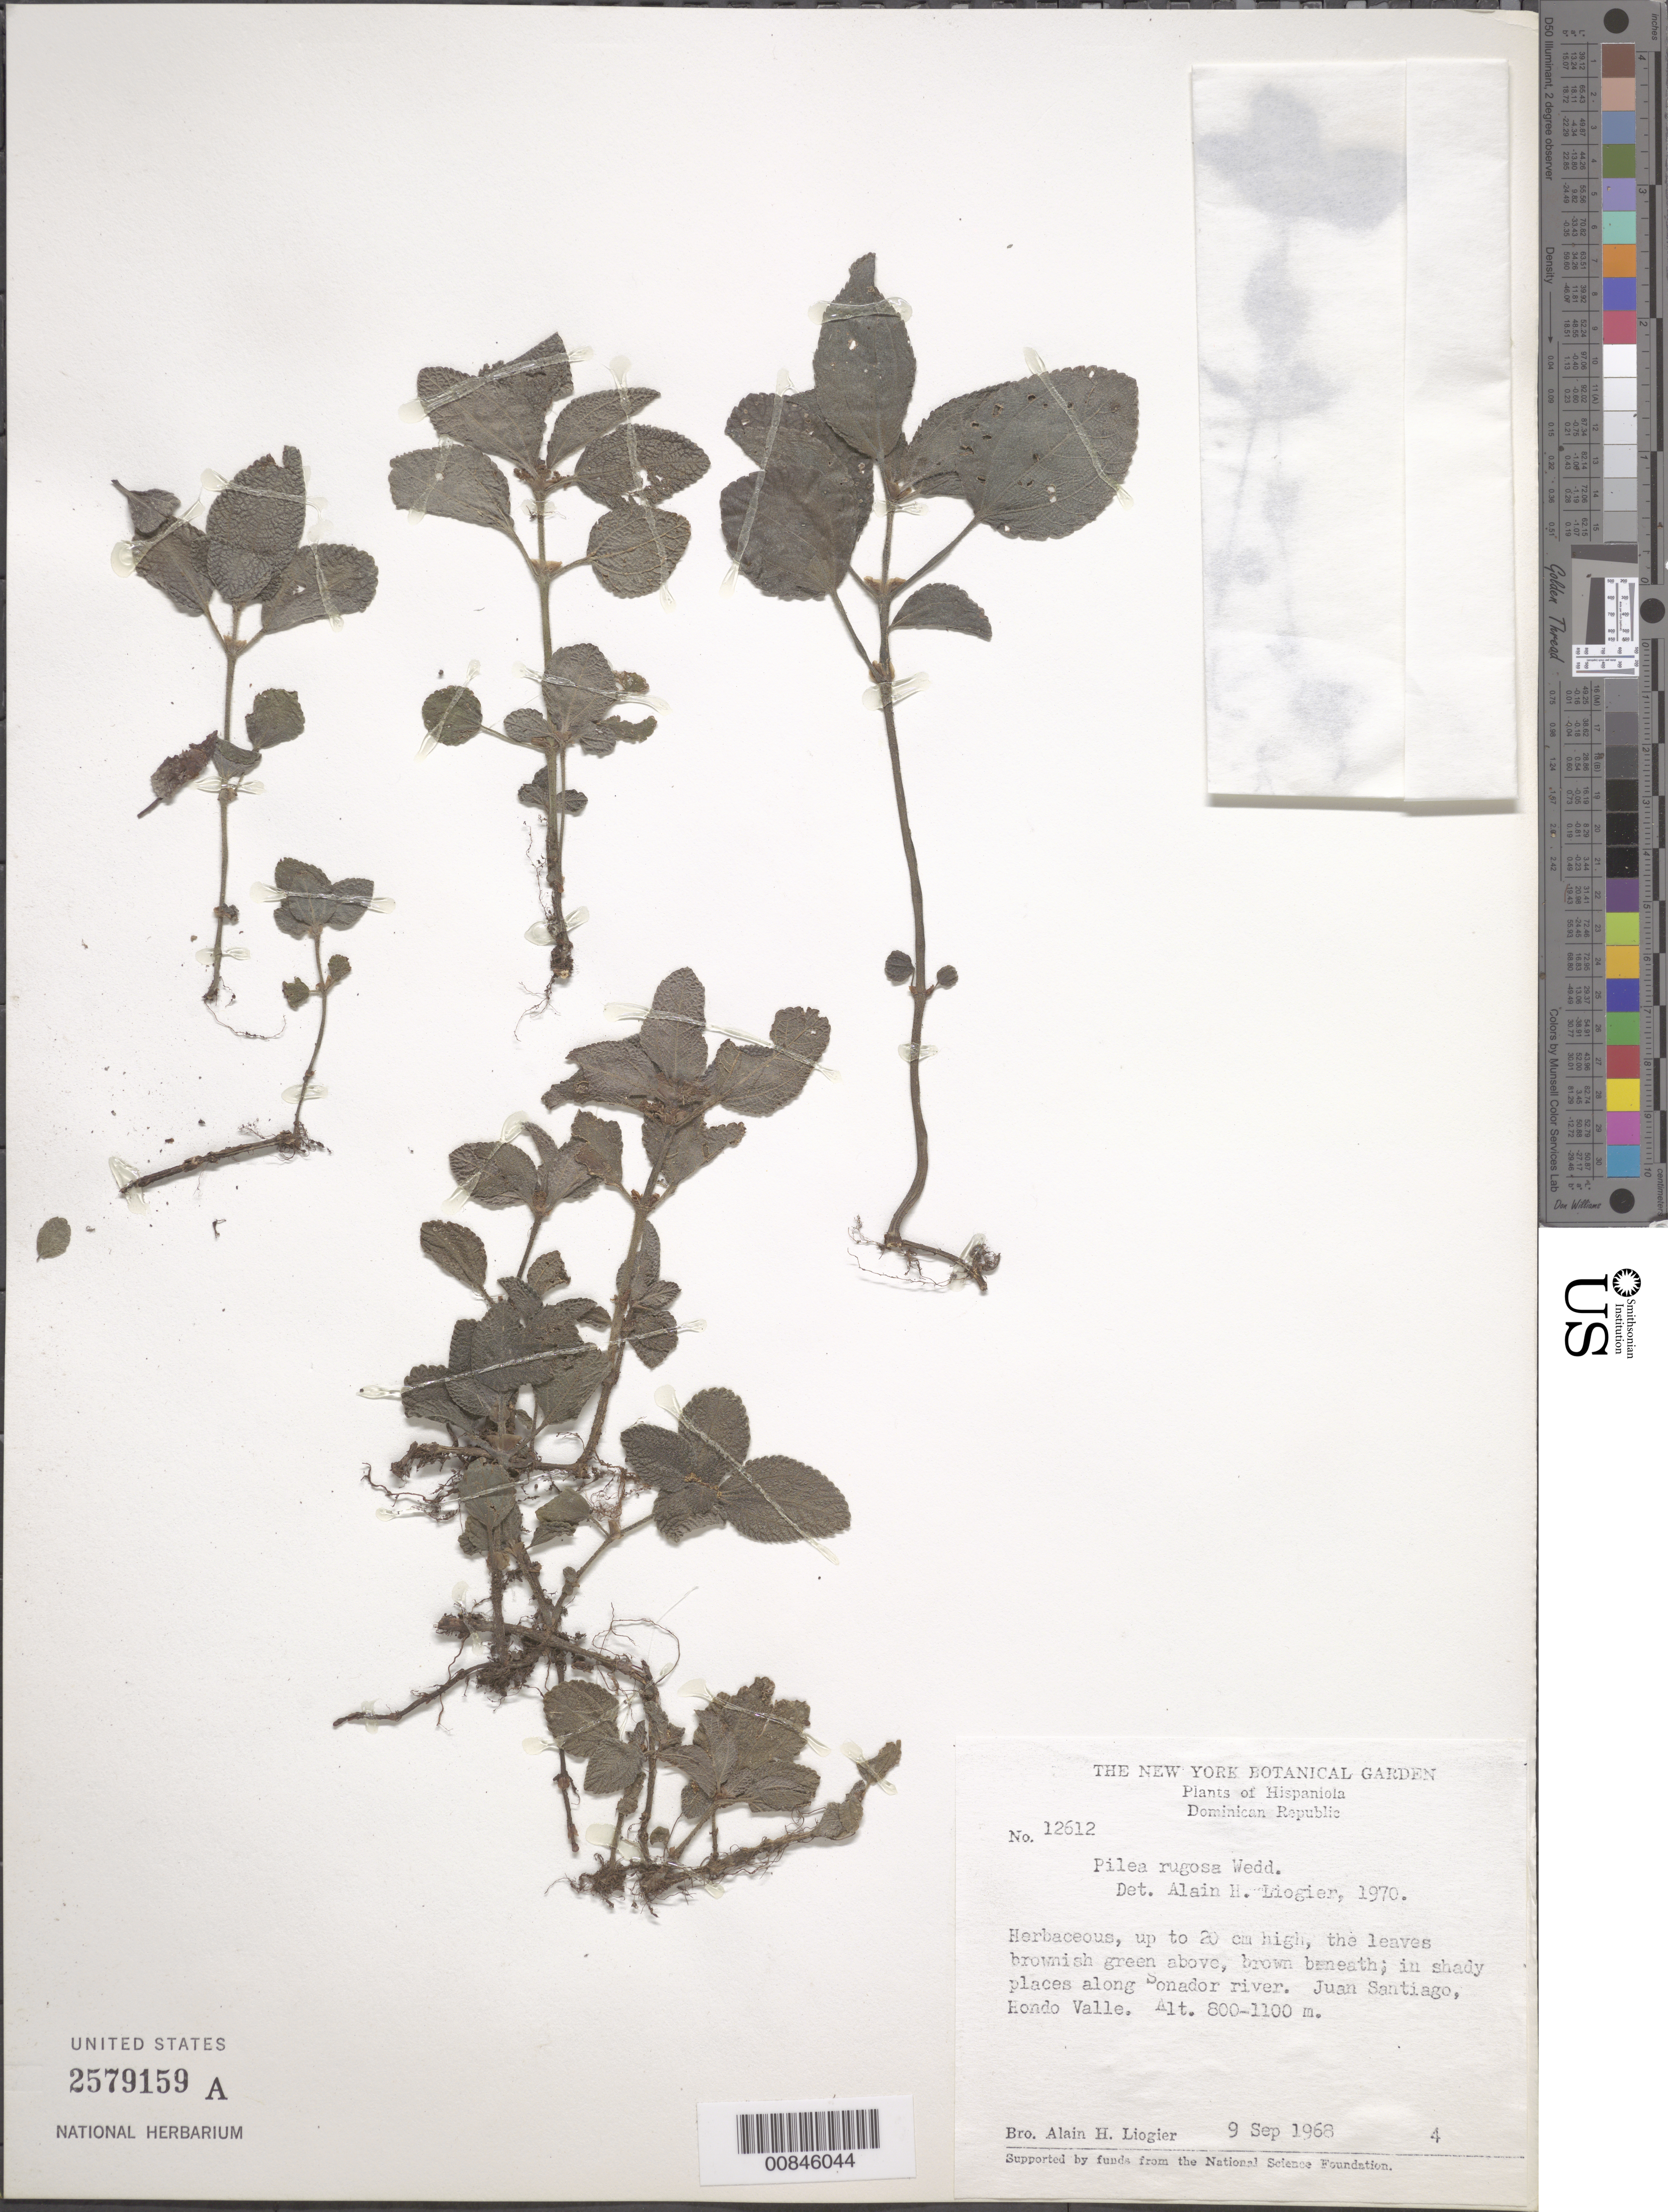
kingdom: Plantae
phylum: Tracheophyta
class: Magnoliopsida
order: Rosales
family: Urticaceae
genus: Pilea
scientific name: Pilea rugosa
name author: (Sw.) Wedd.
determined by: Liogier, Alain H.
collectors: A. H. Liogier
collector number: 12612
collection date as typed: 09 Sep 1968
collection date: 1968-09-09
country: Dominican Republic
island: Hispaniola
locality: Along Sonador River. Juan Santiago, Hondo Valle.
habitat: In shady places along river.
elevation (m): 800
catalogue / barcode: US 2579159A